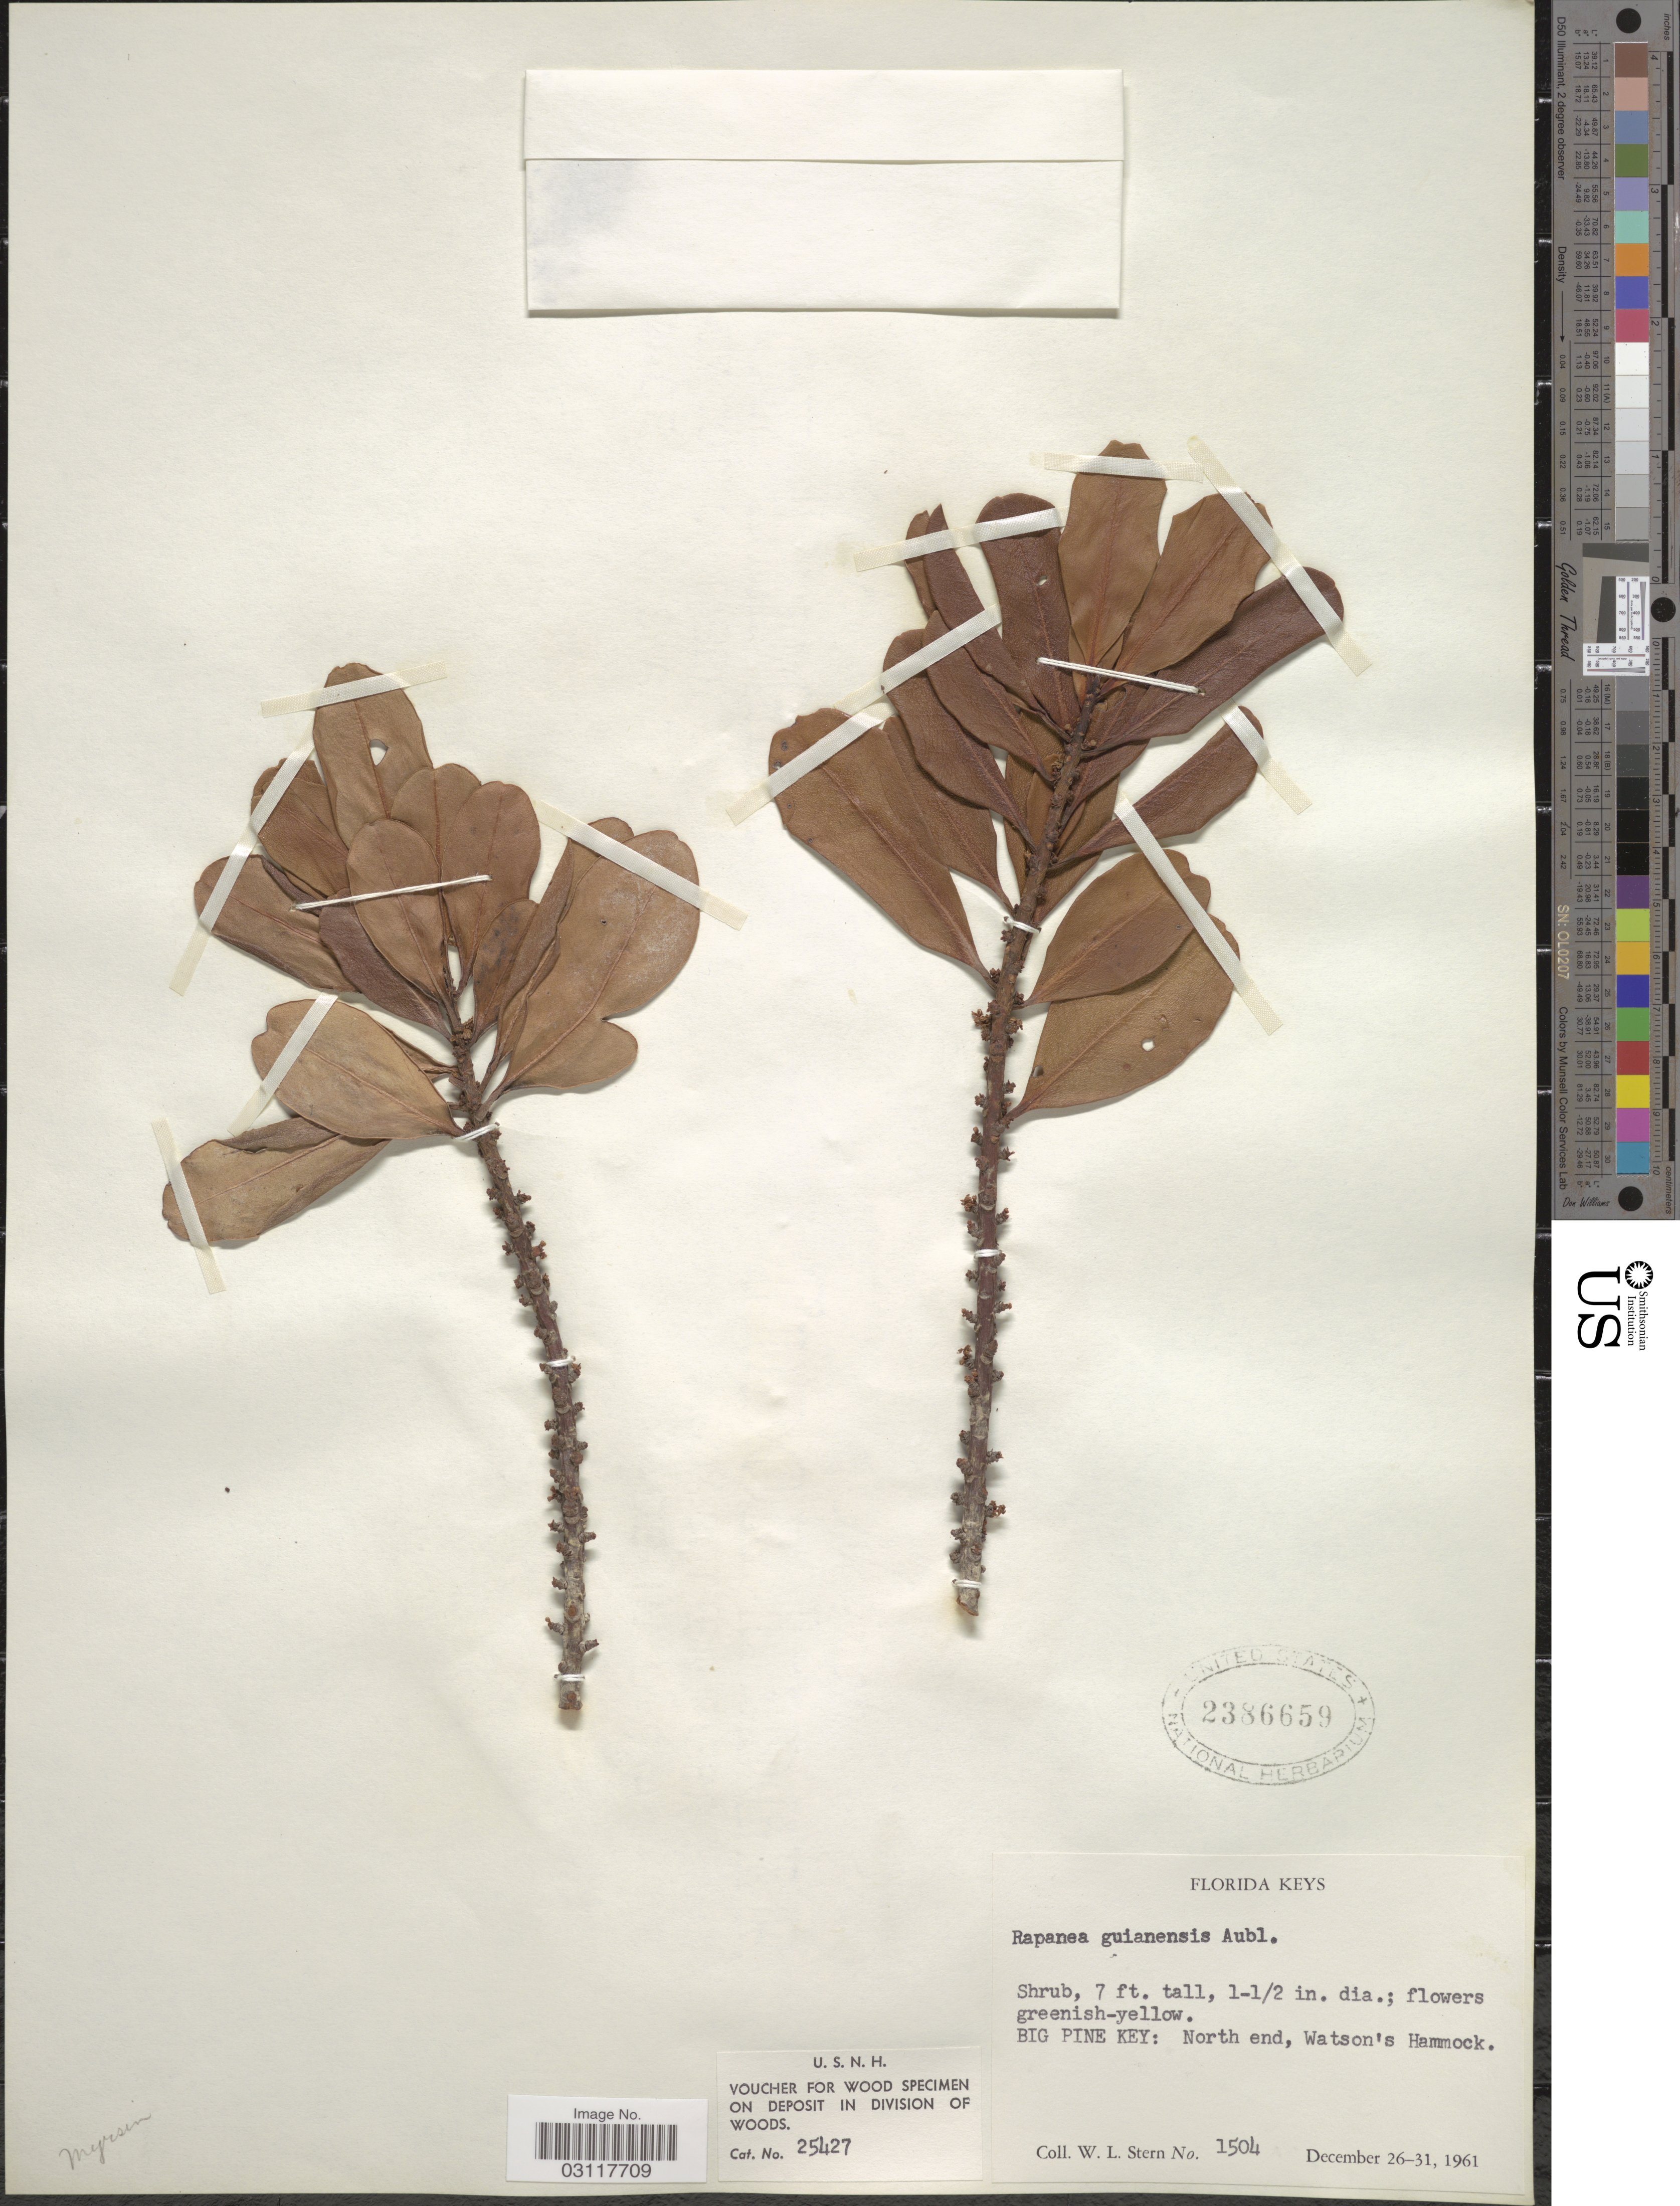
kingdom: Plantae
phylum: Tracheophyta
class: Magnoliopsida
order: Ericales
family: Primulaceae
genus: Rapanea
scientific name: Rapanea guianensis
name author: Aubl.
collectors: W. L. Stern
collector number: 1504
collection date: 1961-12-26/1961-12-31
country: United States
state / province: Florida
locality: Big Pine Key: North end, Watson's Hammock.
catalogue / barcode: US 2386659